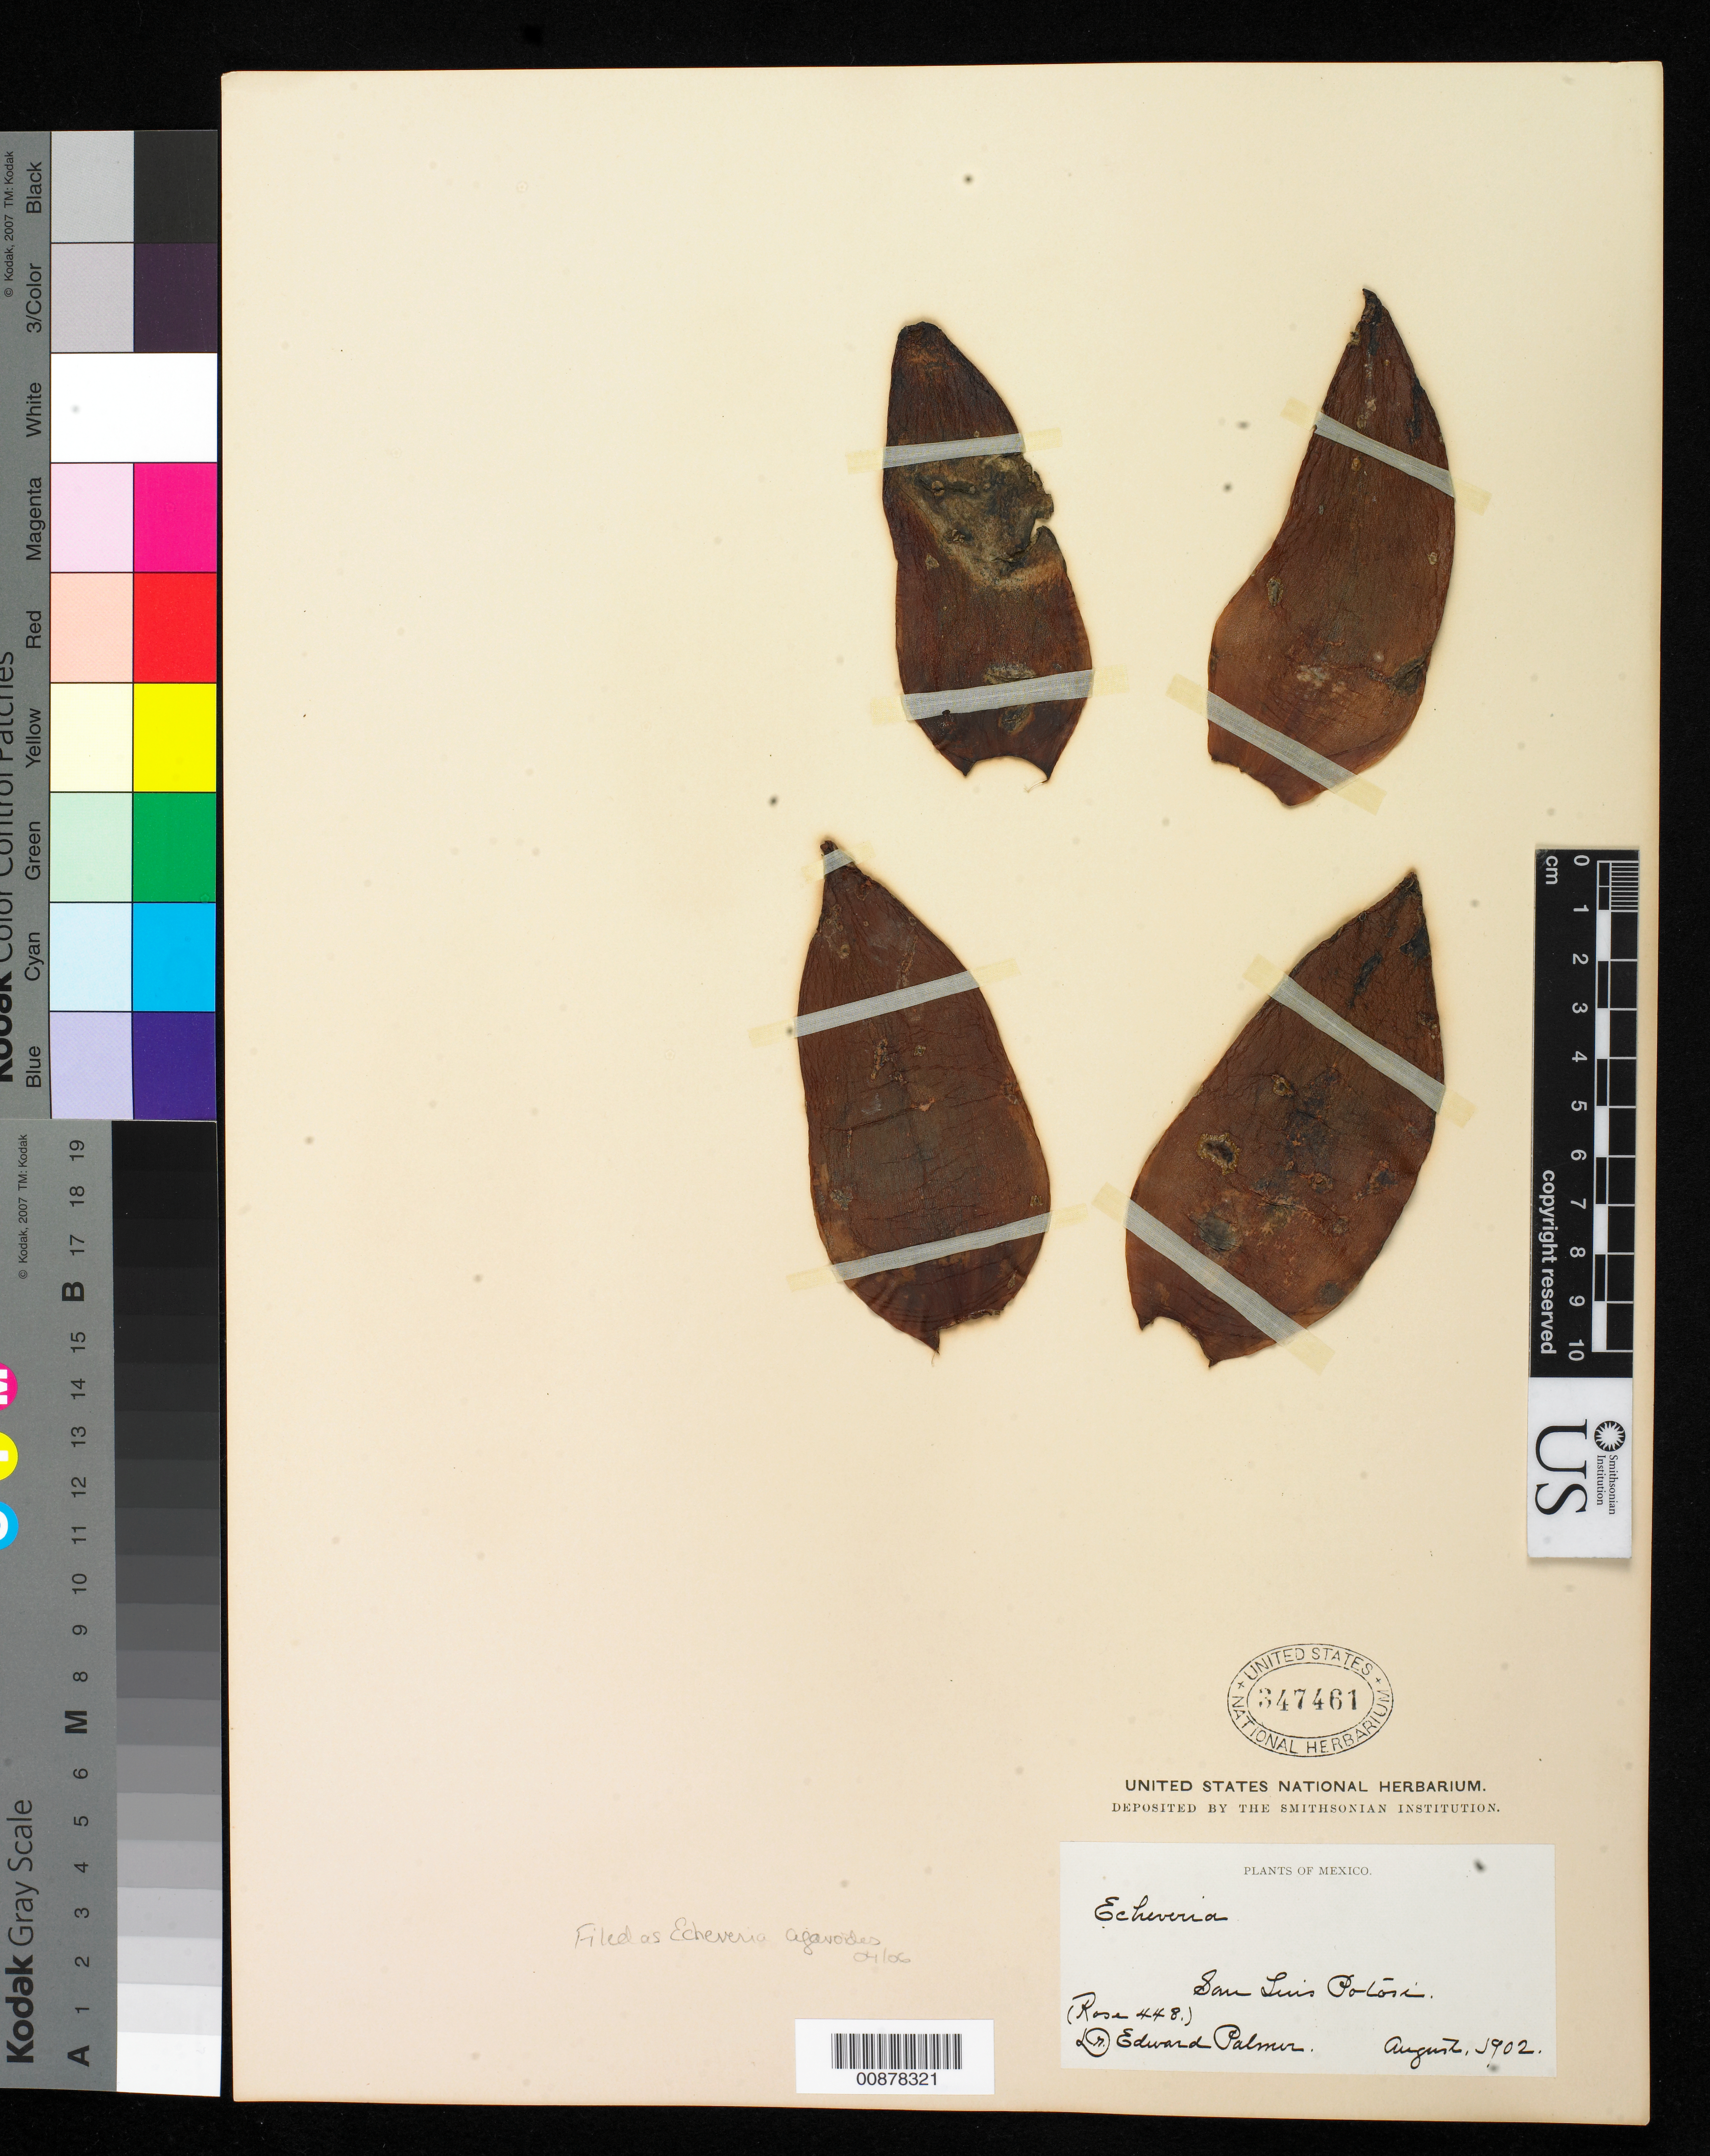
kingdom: Plantae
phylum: Tracheophyta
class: Magnoliopsida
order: Saxifragales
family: Crassulaceae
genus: Echeveria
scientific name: Echeveria agavoides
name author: Lem.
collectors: E. Palmer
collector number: (Rose 448)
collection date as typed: Aug 1902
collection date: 1902-08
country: Mexico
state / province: San Luis Potosí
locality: San Luis Potosí.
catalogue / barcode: US 347461